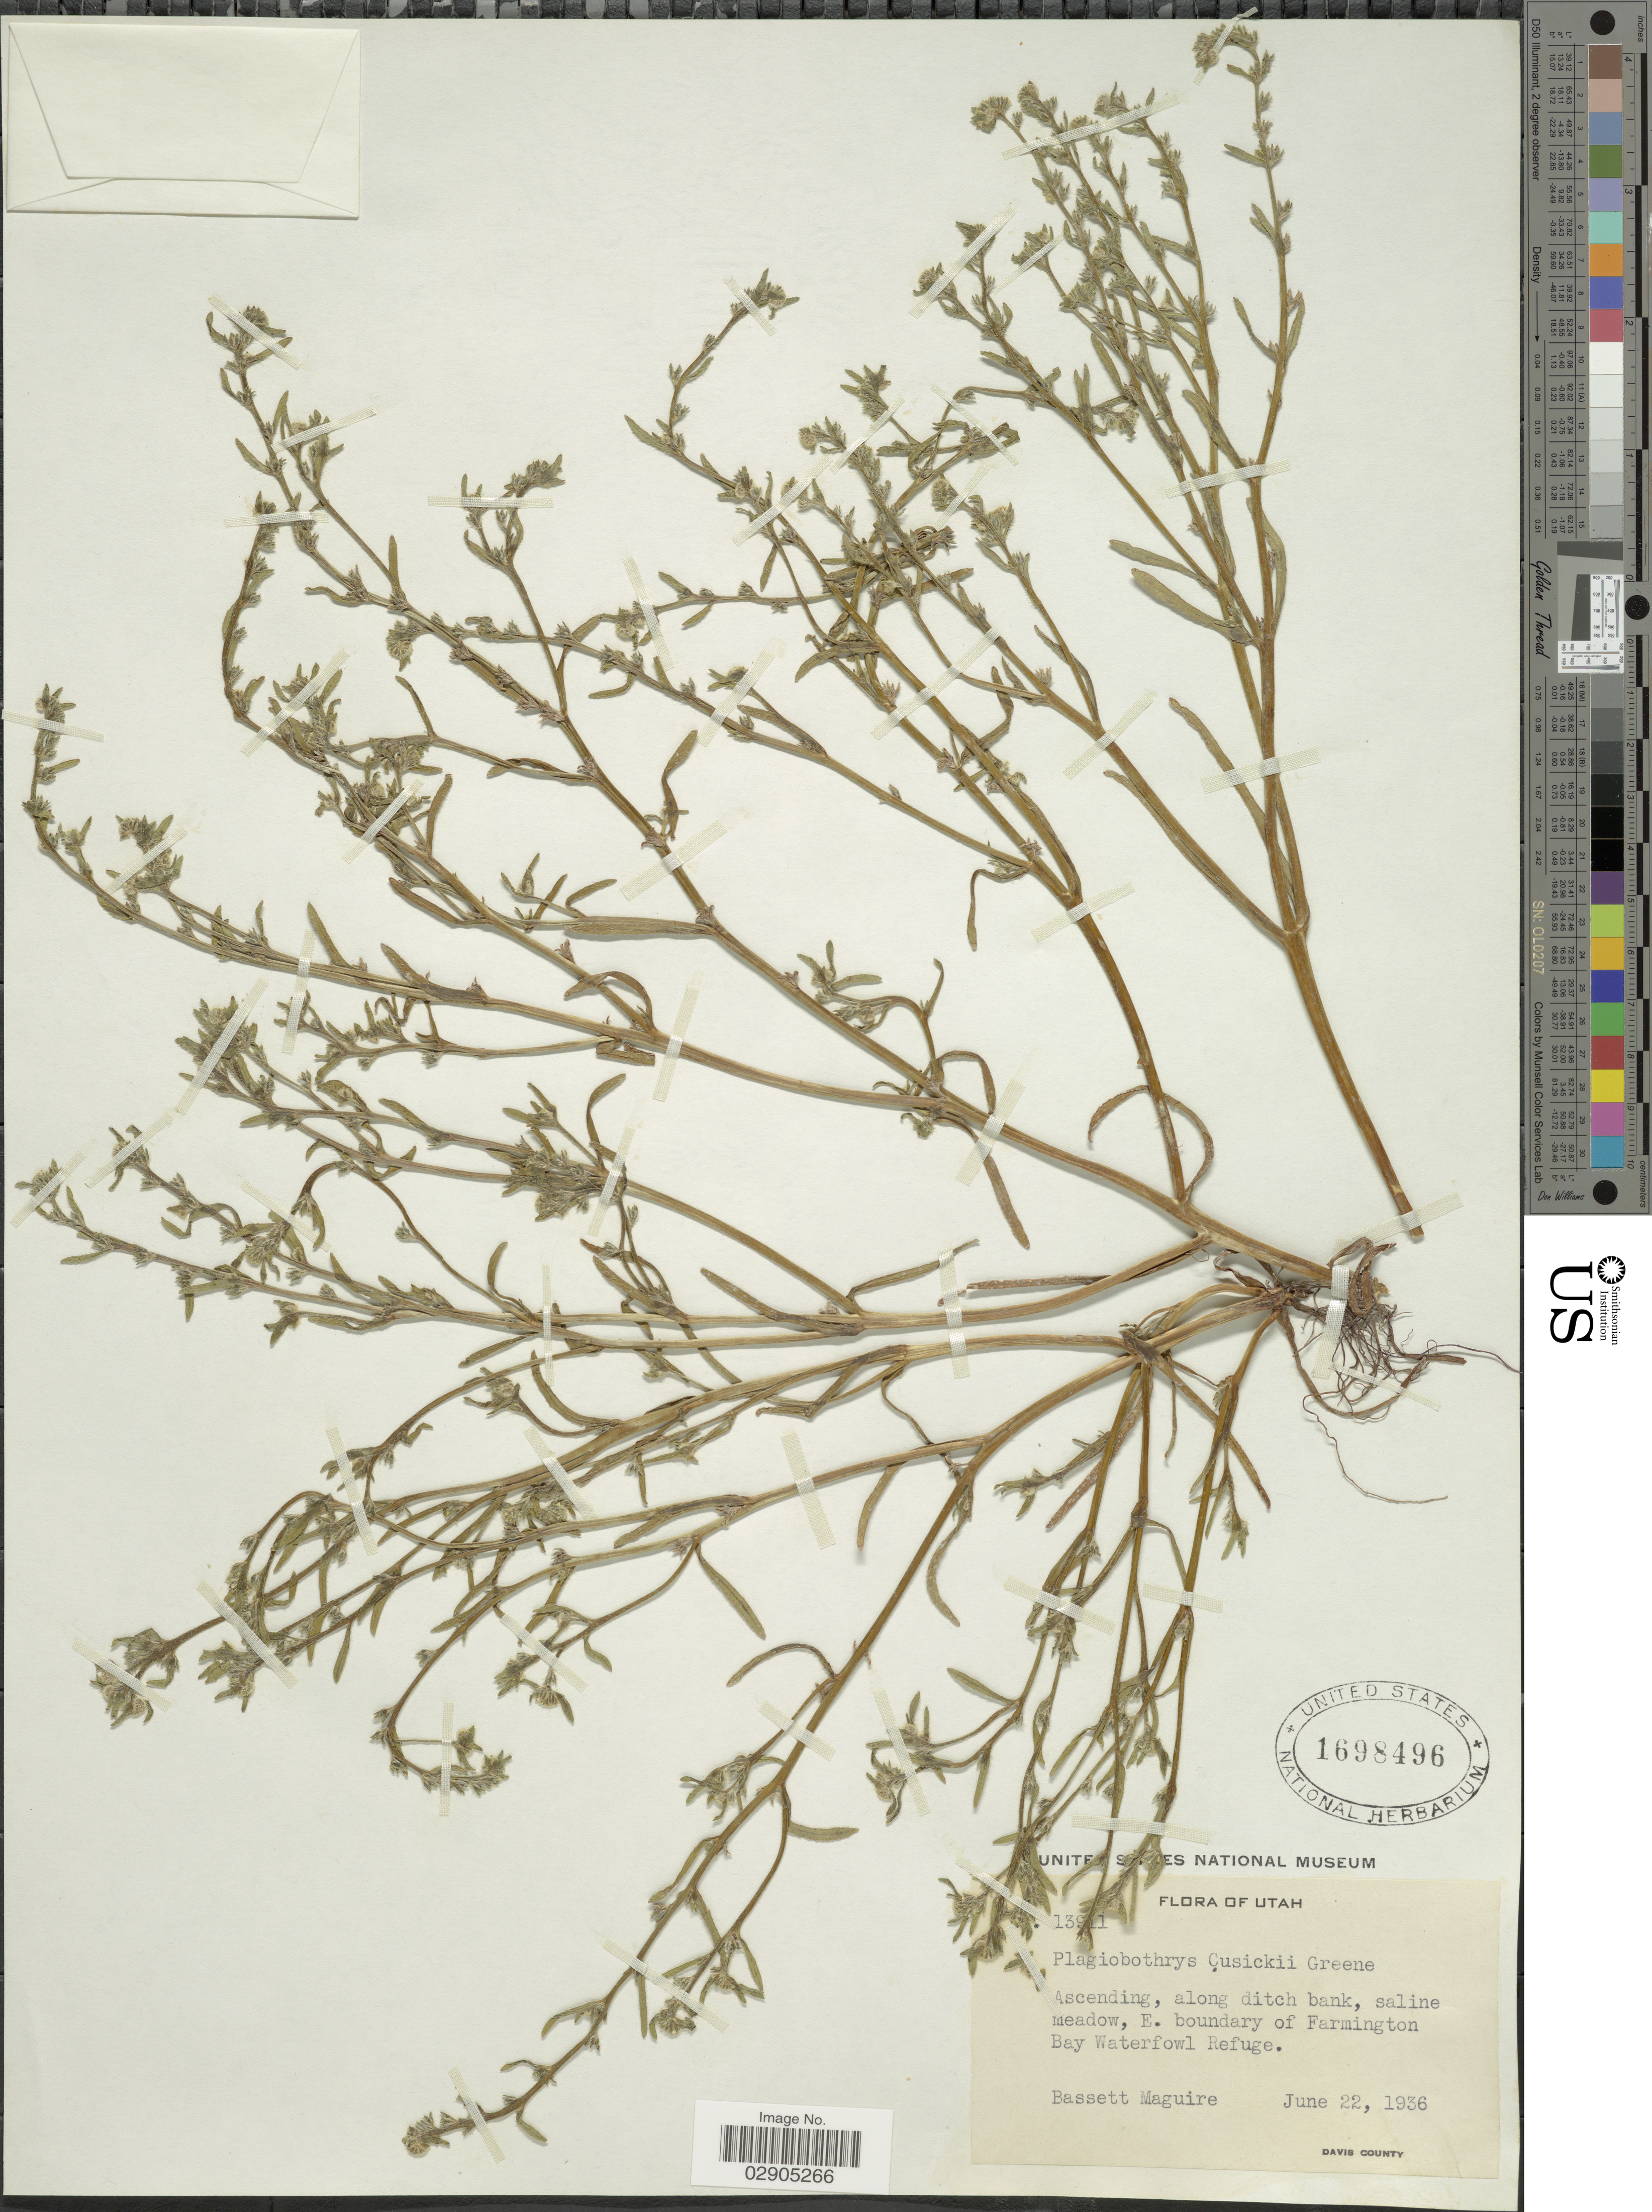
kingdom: Plantae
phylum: Tracheophyta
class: Magnoliopsida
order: Boraginales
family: Boraginaceae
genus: Allocarya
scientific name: Allocarya cusickii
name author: S.W. Greene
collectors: B. Maguire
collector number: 13911*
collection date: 1936-06-22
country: United States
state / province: Utah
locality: Ascending, along ditch bank, saline meadow, E. boundary of Farmington Bay Waterfowl Refuge.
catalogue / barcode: US 1698496